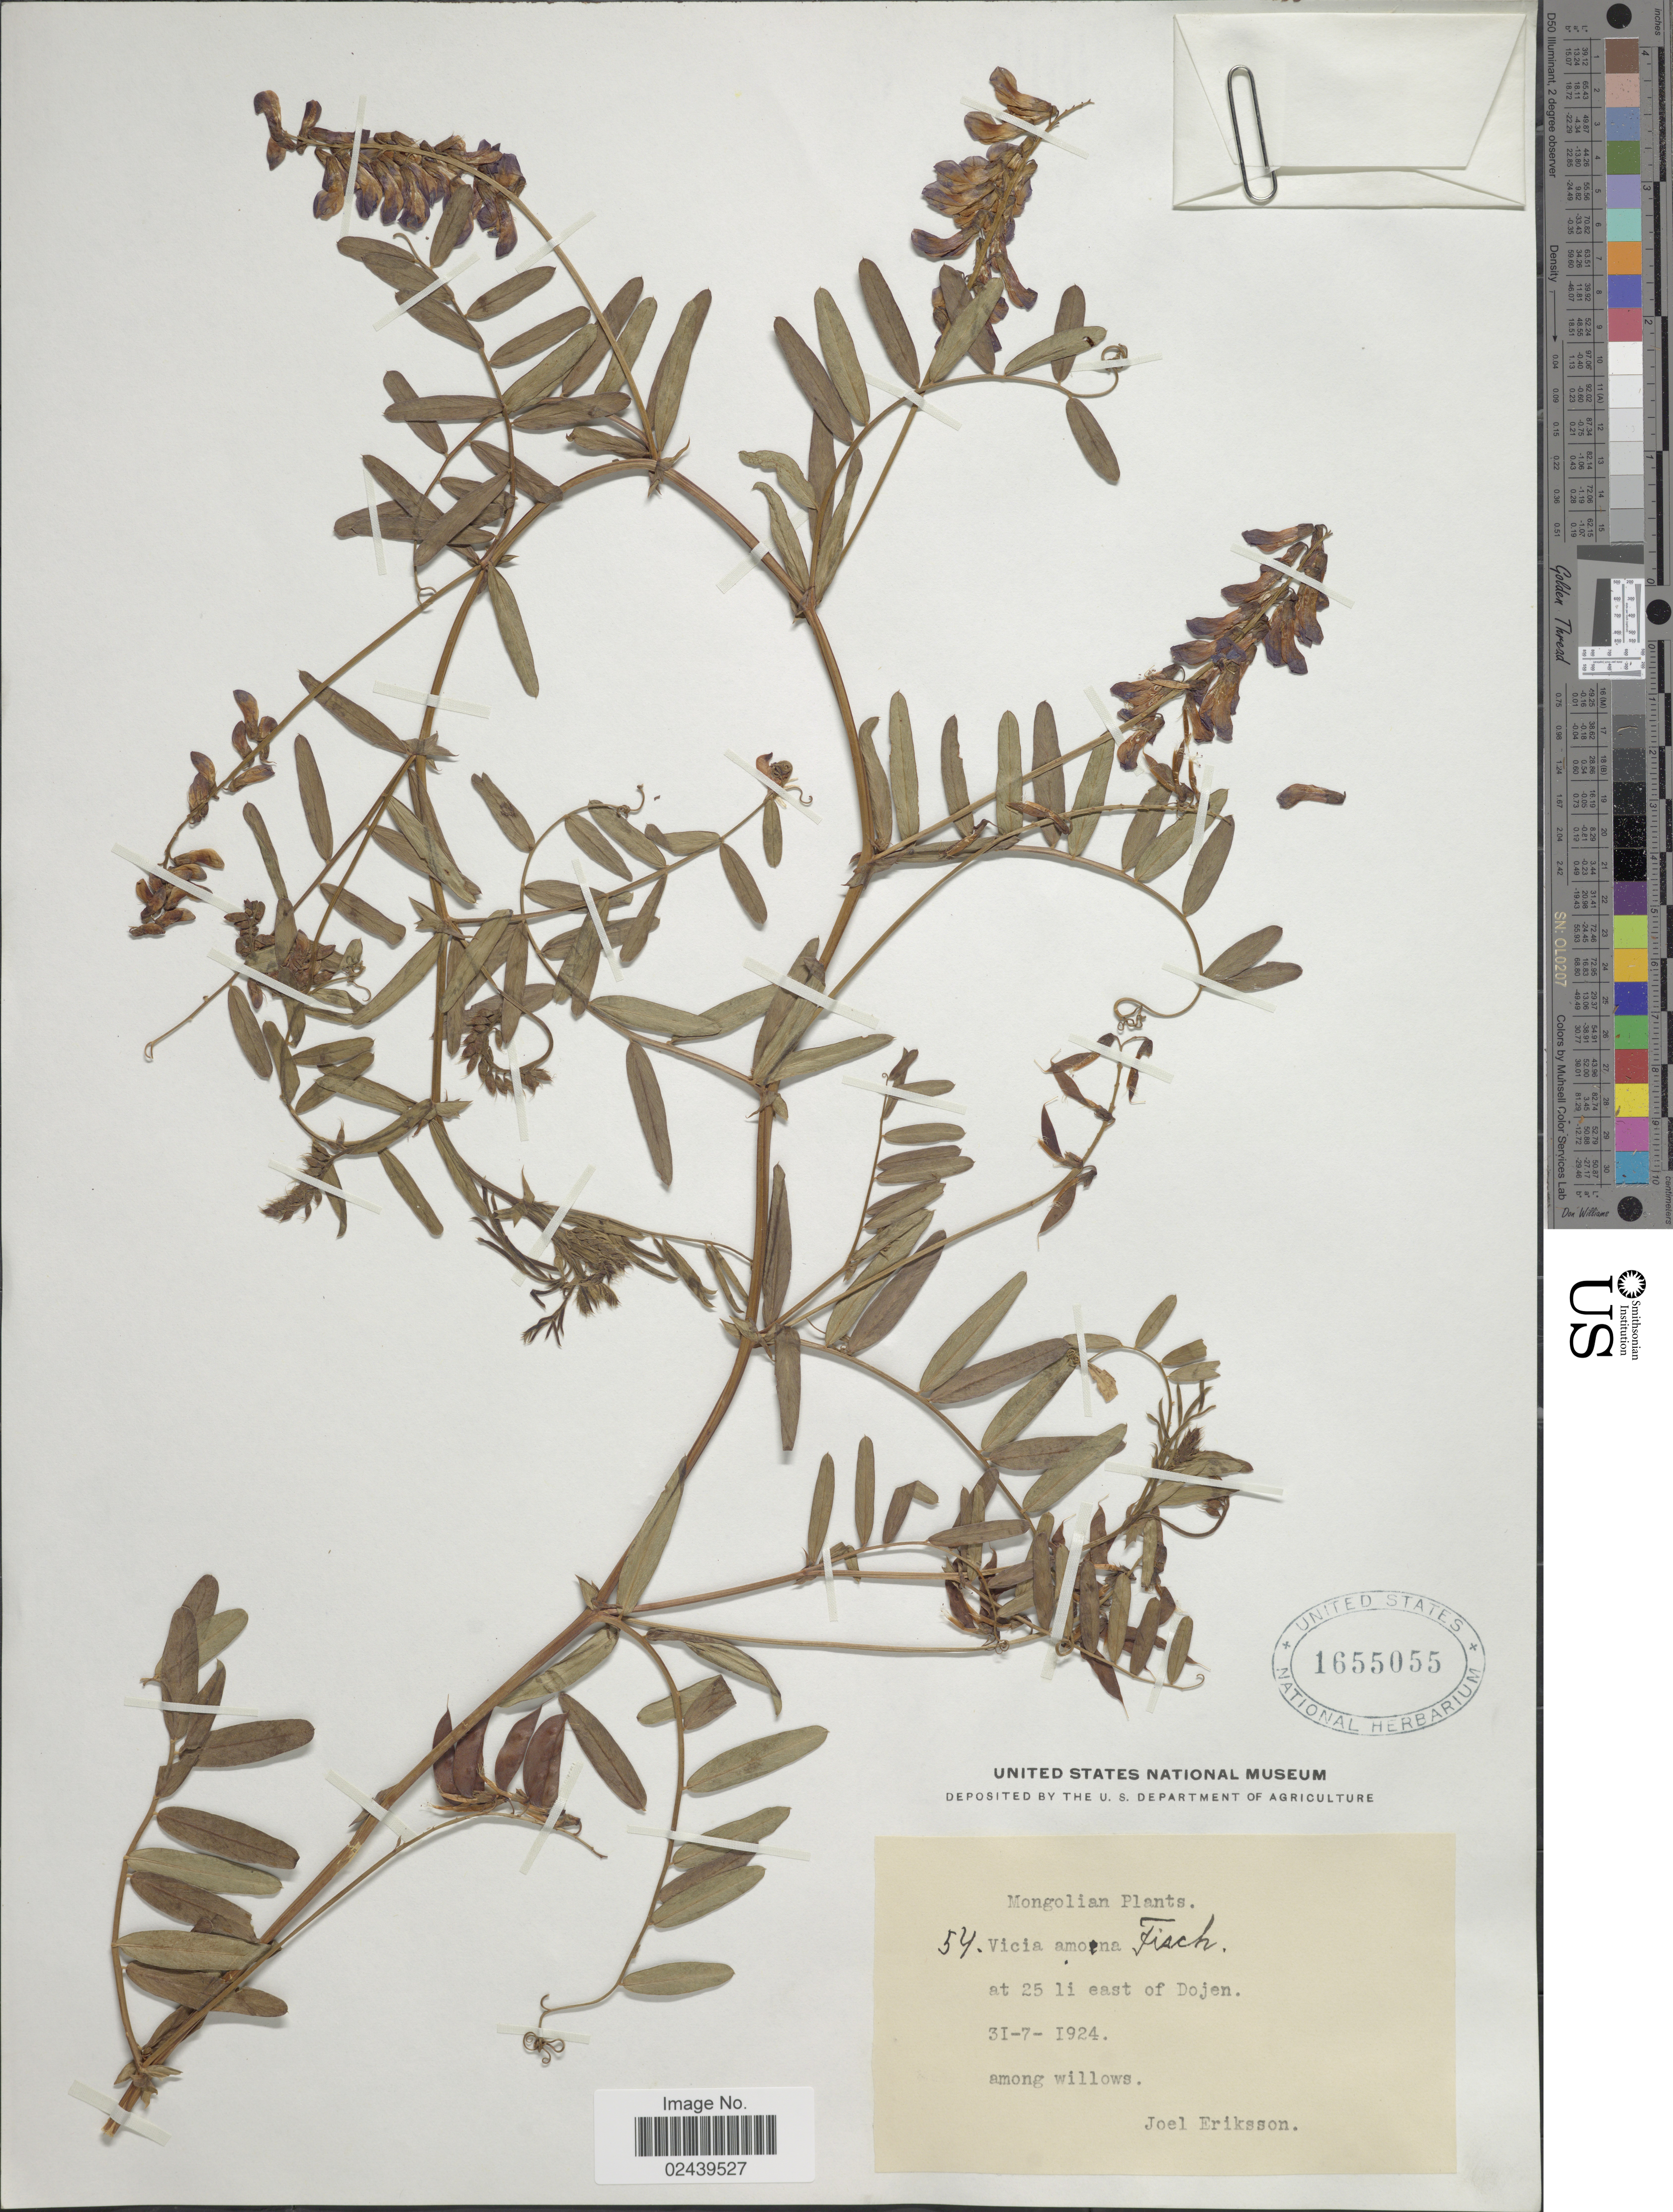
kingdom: Plantae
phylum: Tracheophyta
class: Magnoliopsida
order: Fabales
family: Fabaceae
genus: Vicia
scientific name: Vicia amoena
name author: Fisch. ex Ser.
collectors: J. Erikson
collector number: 54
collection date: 1924-07-31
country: Mongolia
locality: Mongolian, at 25 li east of Dojen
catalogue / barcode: US 1655055